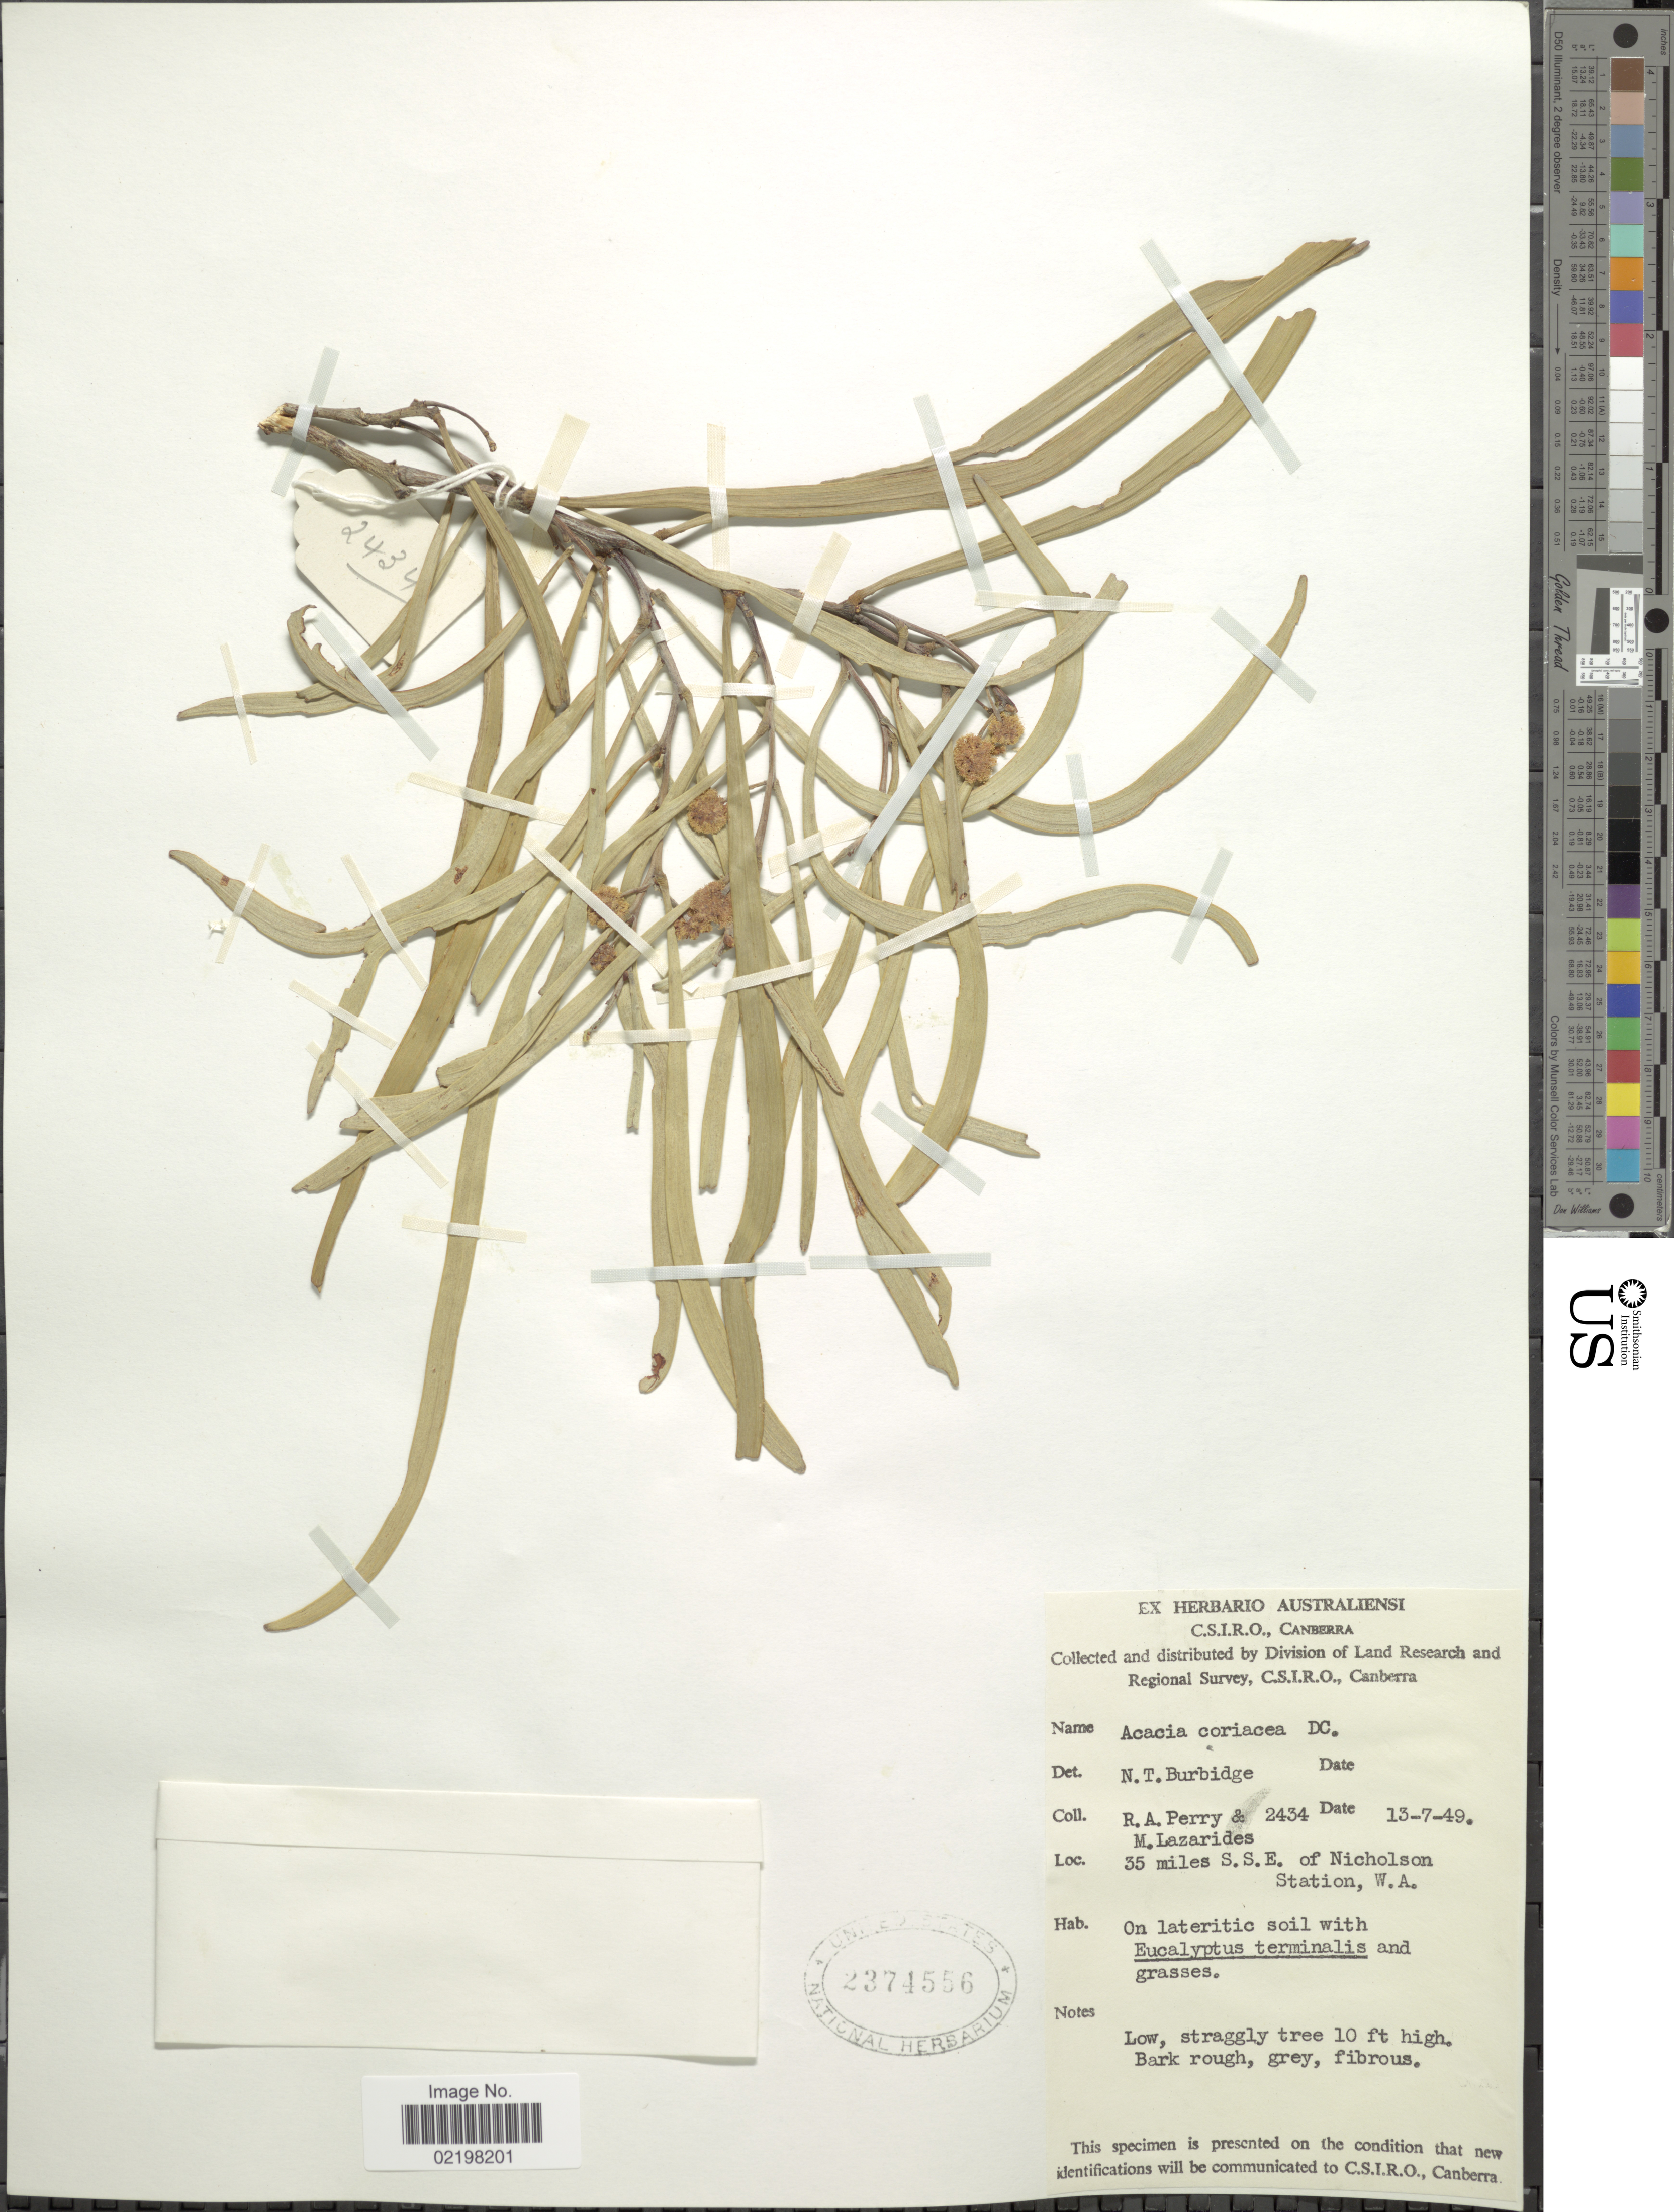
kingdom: Plantae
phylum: Tracheophyta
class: Magnoliopsida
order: Fabales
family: Fabaceae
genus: Acacia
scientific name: Acacia coriacea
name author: DC.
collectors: R. L. Perry & M. Lazarides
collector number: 2434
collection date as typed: Transcribed d/m/y: 13/7/49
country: Australia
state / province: Western Australia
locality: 35 miles S.S.E. of Nicholson Station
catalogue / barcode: US 2374556